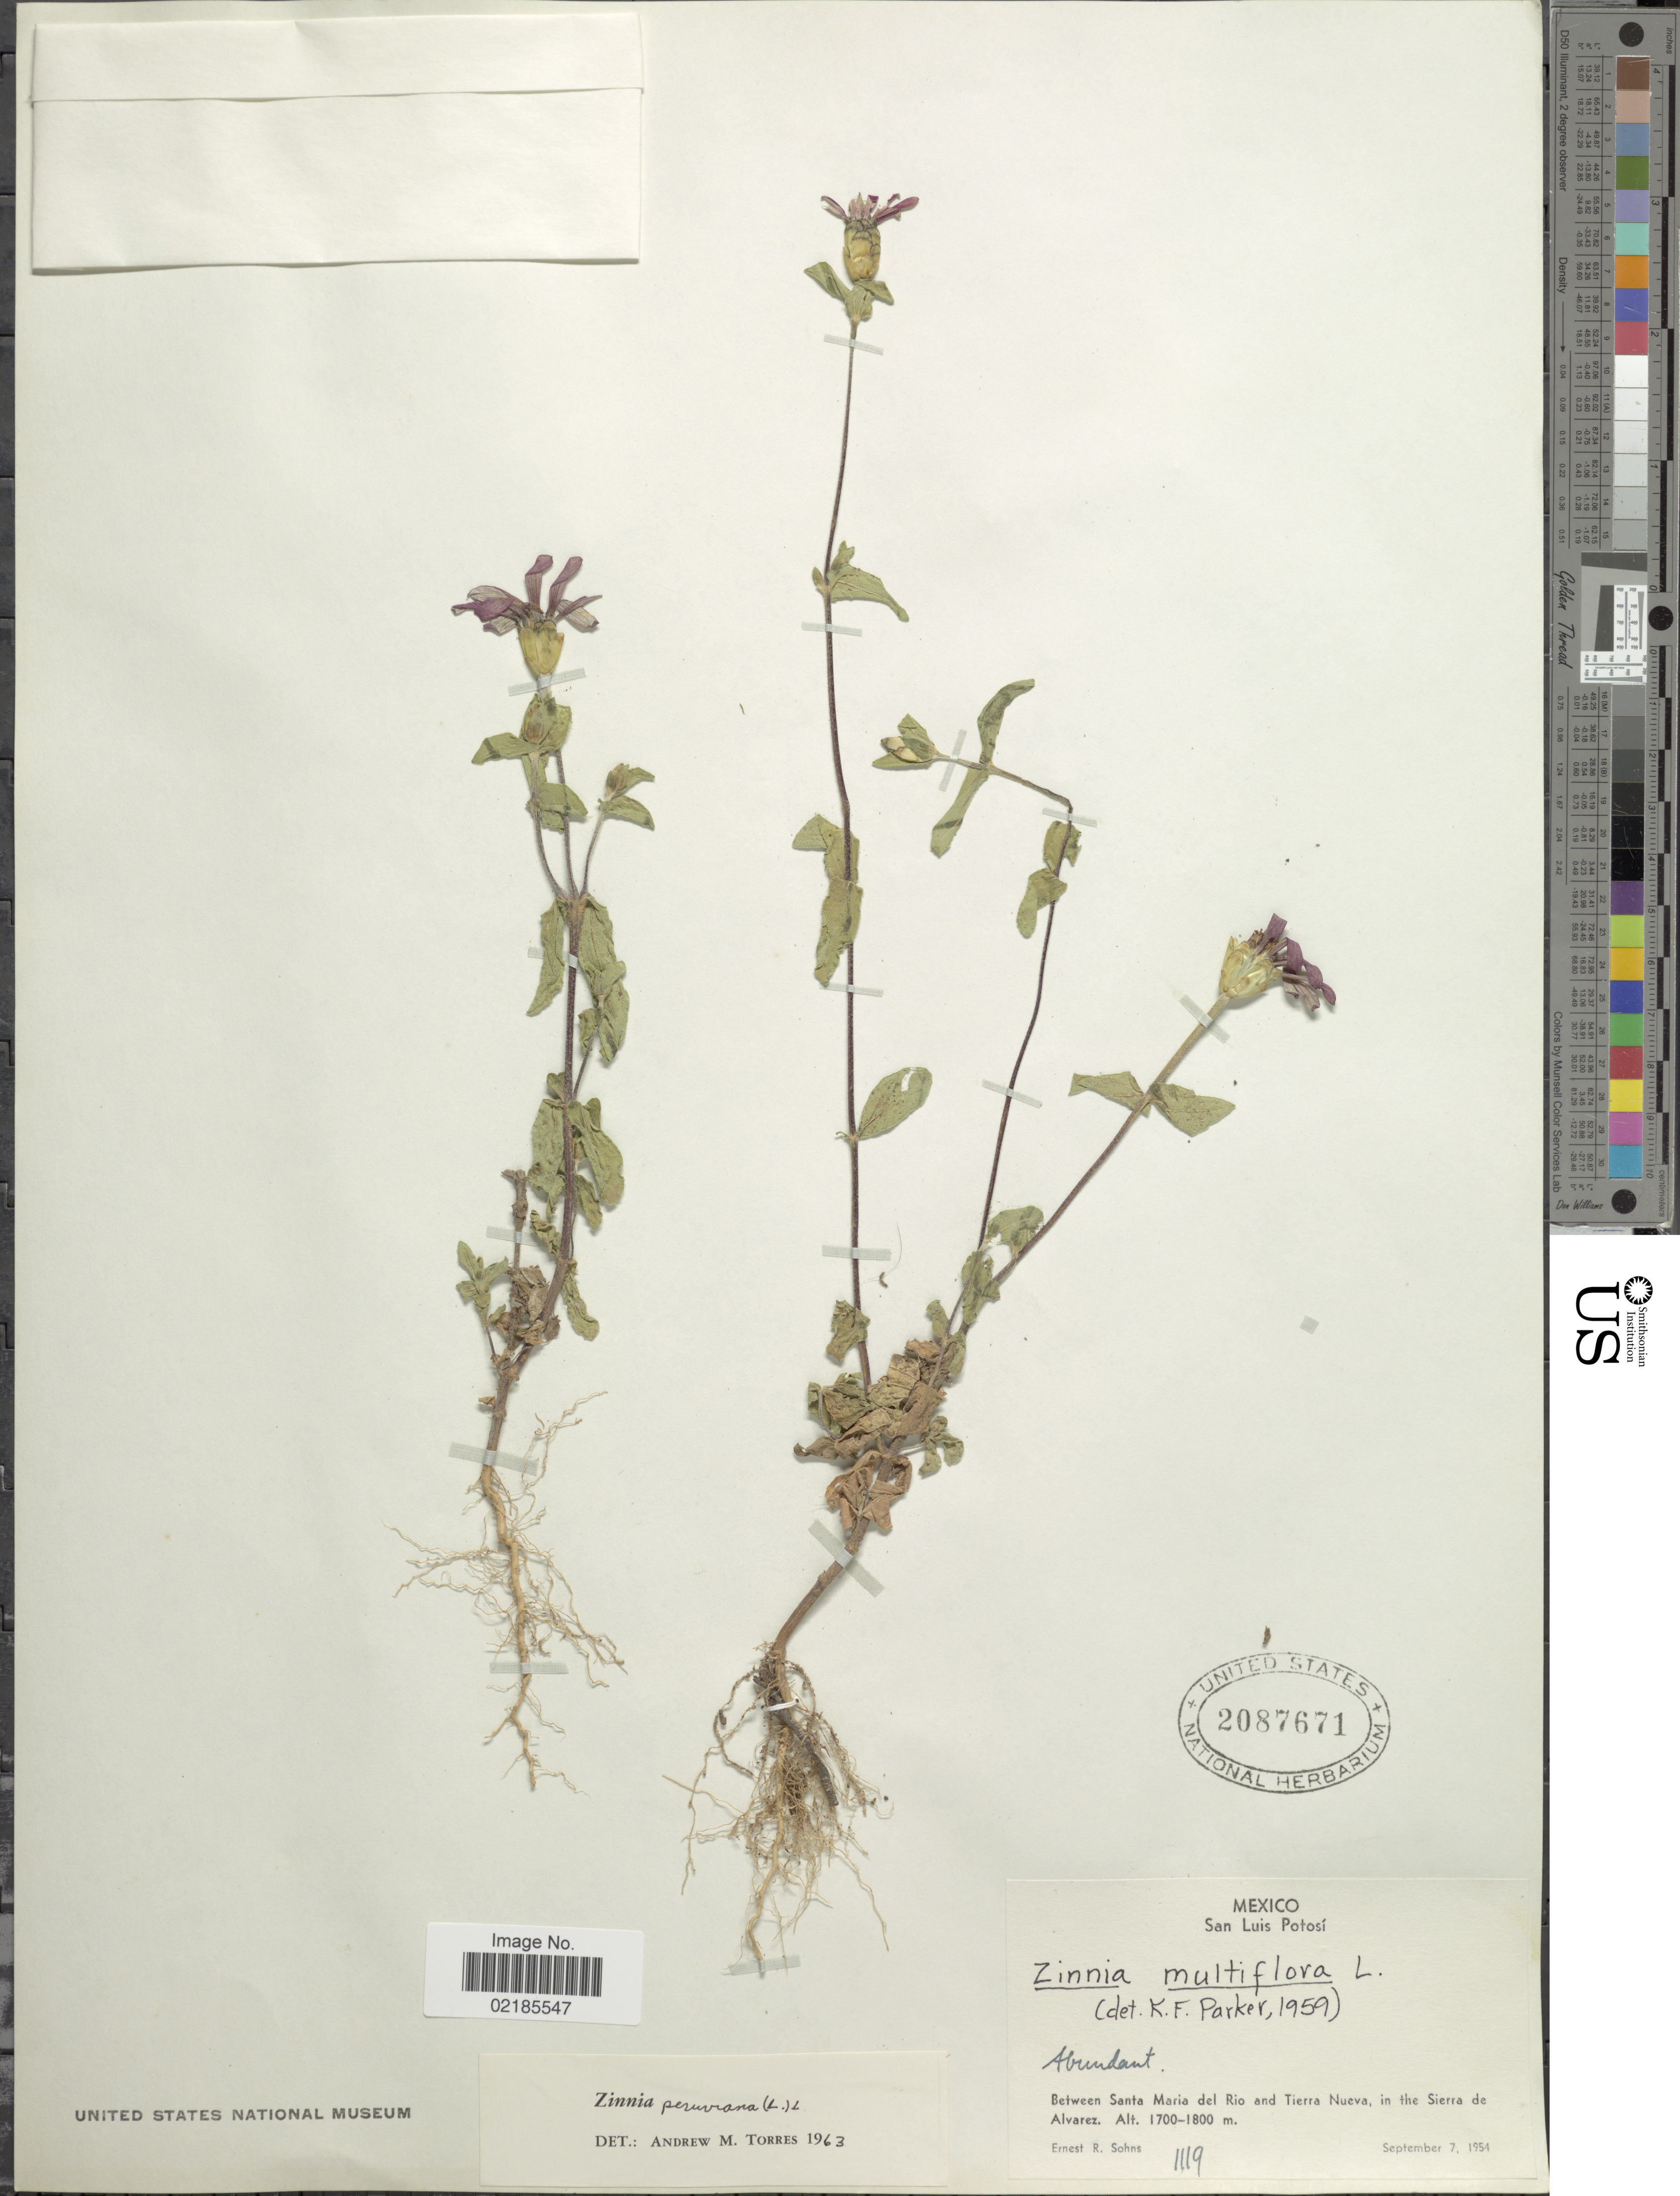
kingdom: Plantae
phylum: Tracheophyta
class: Magnoliopsida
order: Asterales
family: Asteraceae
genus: Zinnia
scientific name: Zinnia peruviana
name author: (L.) L.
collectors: E. R. Sohns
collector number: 1119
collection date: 1954-09-07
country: Mexico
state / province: San Luis Potosí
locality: Between Santa Maria del Rio and Tierra Nueva, in the Sierra de Alvarez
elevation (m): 1700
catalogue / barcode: US 2087671